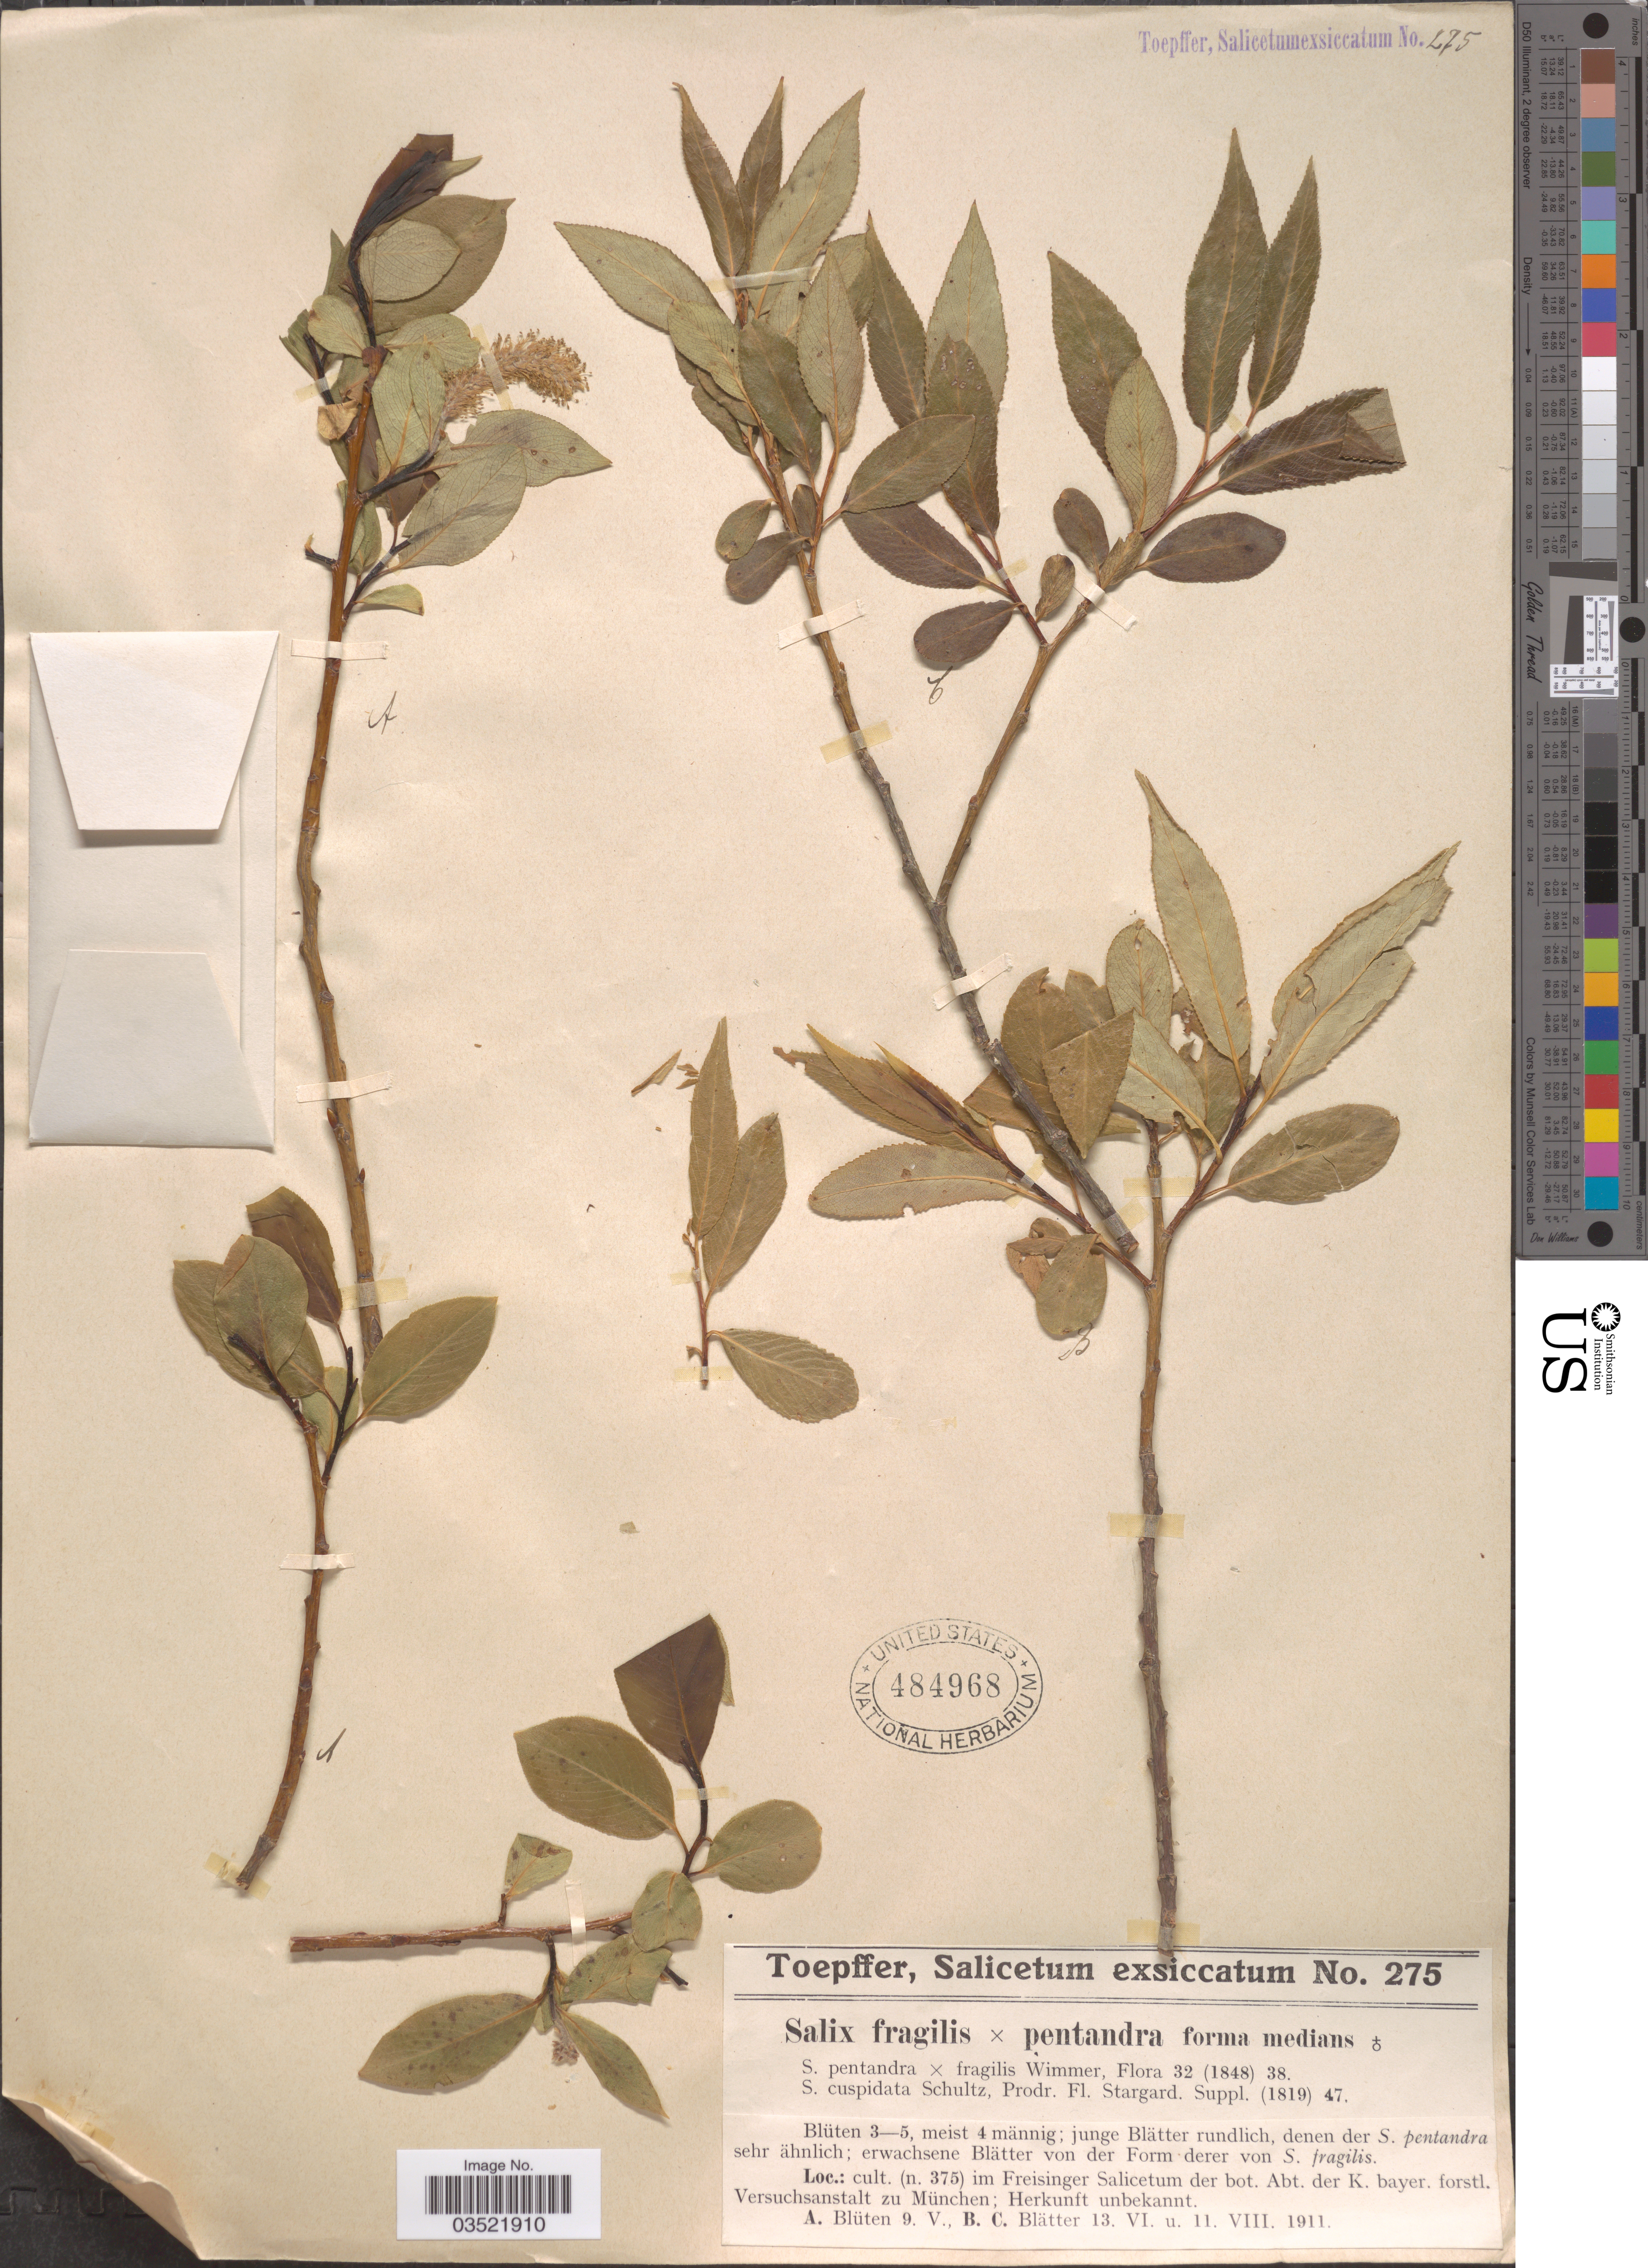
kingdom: Plantae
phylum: Tracheophyta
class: Magnoliopsida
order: Malpighiales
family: Salicaceae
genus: Salix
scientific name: Salix fragilis x S. pentandra f. medians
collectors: A. Toepffer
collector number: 275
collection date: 1911-05-09/1911-08-11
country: Germany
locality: Im Freisinger Salicetum der bot. Abt. der K. bayer forstl. Versuchsanstalt zu München.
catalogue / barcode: US 484968